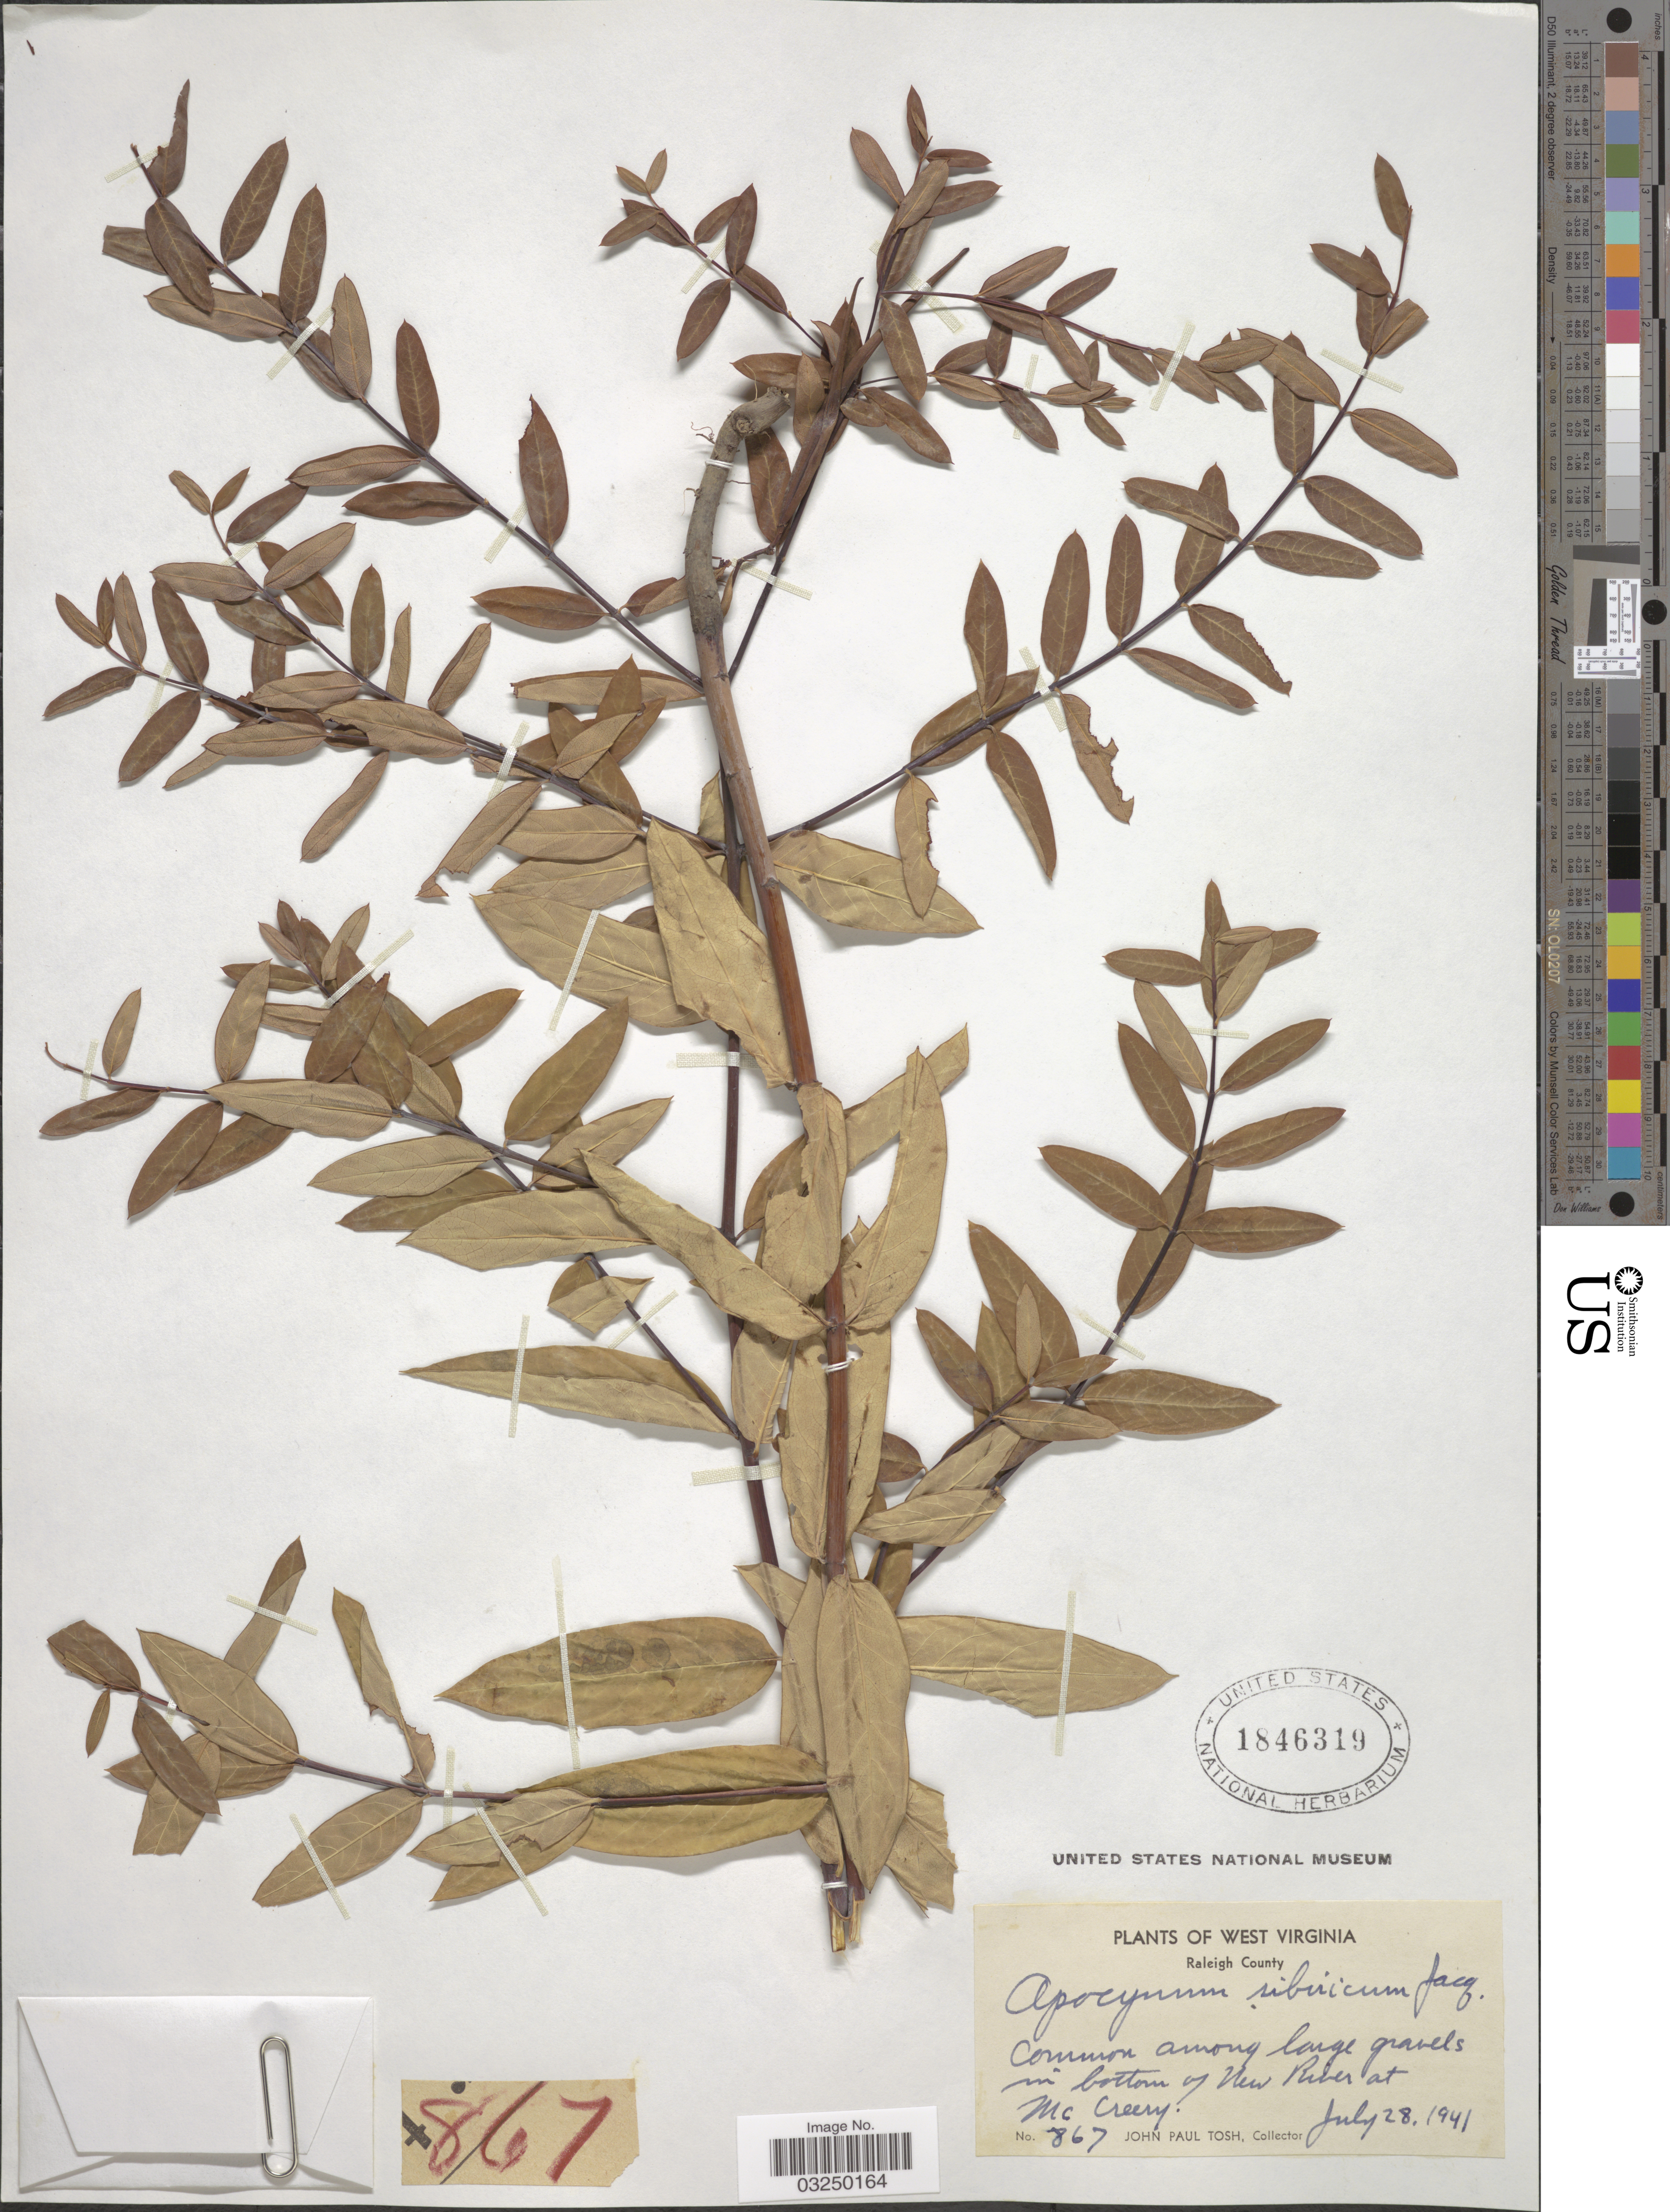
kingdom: Plantae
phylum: Tracheophyta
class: Magnoliopsida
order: Gentianales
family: Apocynaceae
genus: Apocynum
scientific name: Apocynum sibiricum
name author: Jacq.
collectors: J. Tosh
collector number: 867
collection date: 1941-07-28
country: United States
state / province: West Virginia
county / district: Raleigh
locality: Raleigh County. Common among large gravels in bottom of New River at Mc Creery.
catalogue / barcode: US 1846319